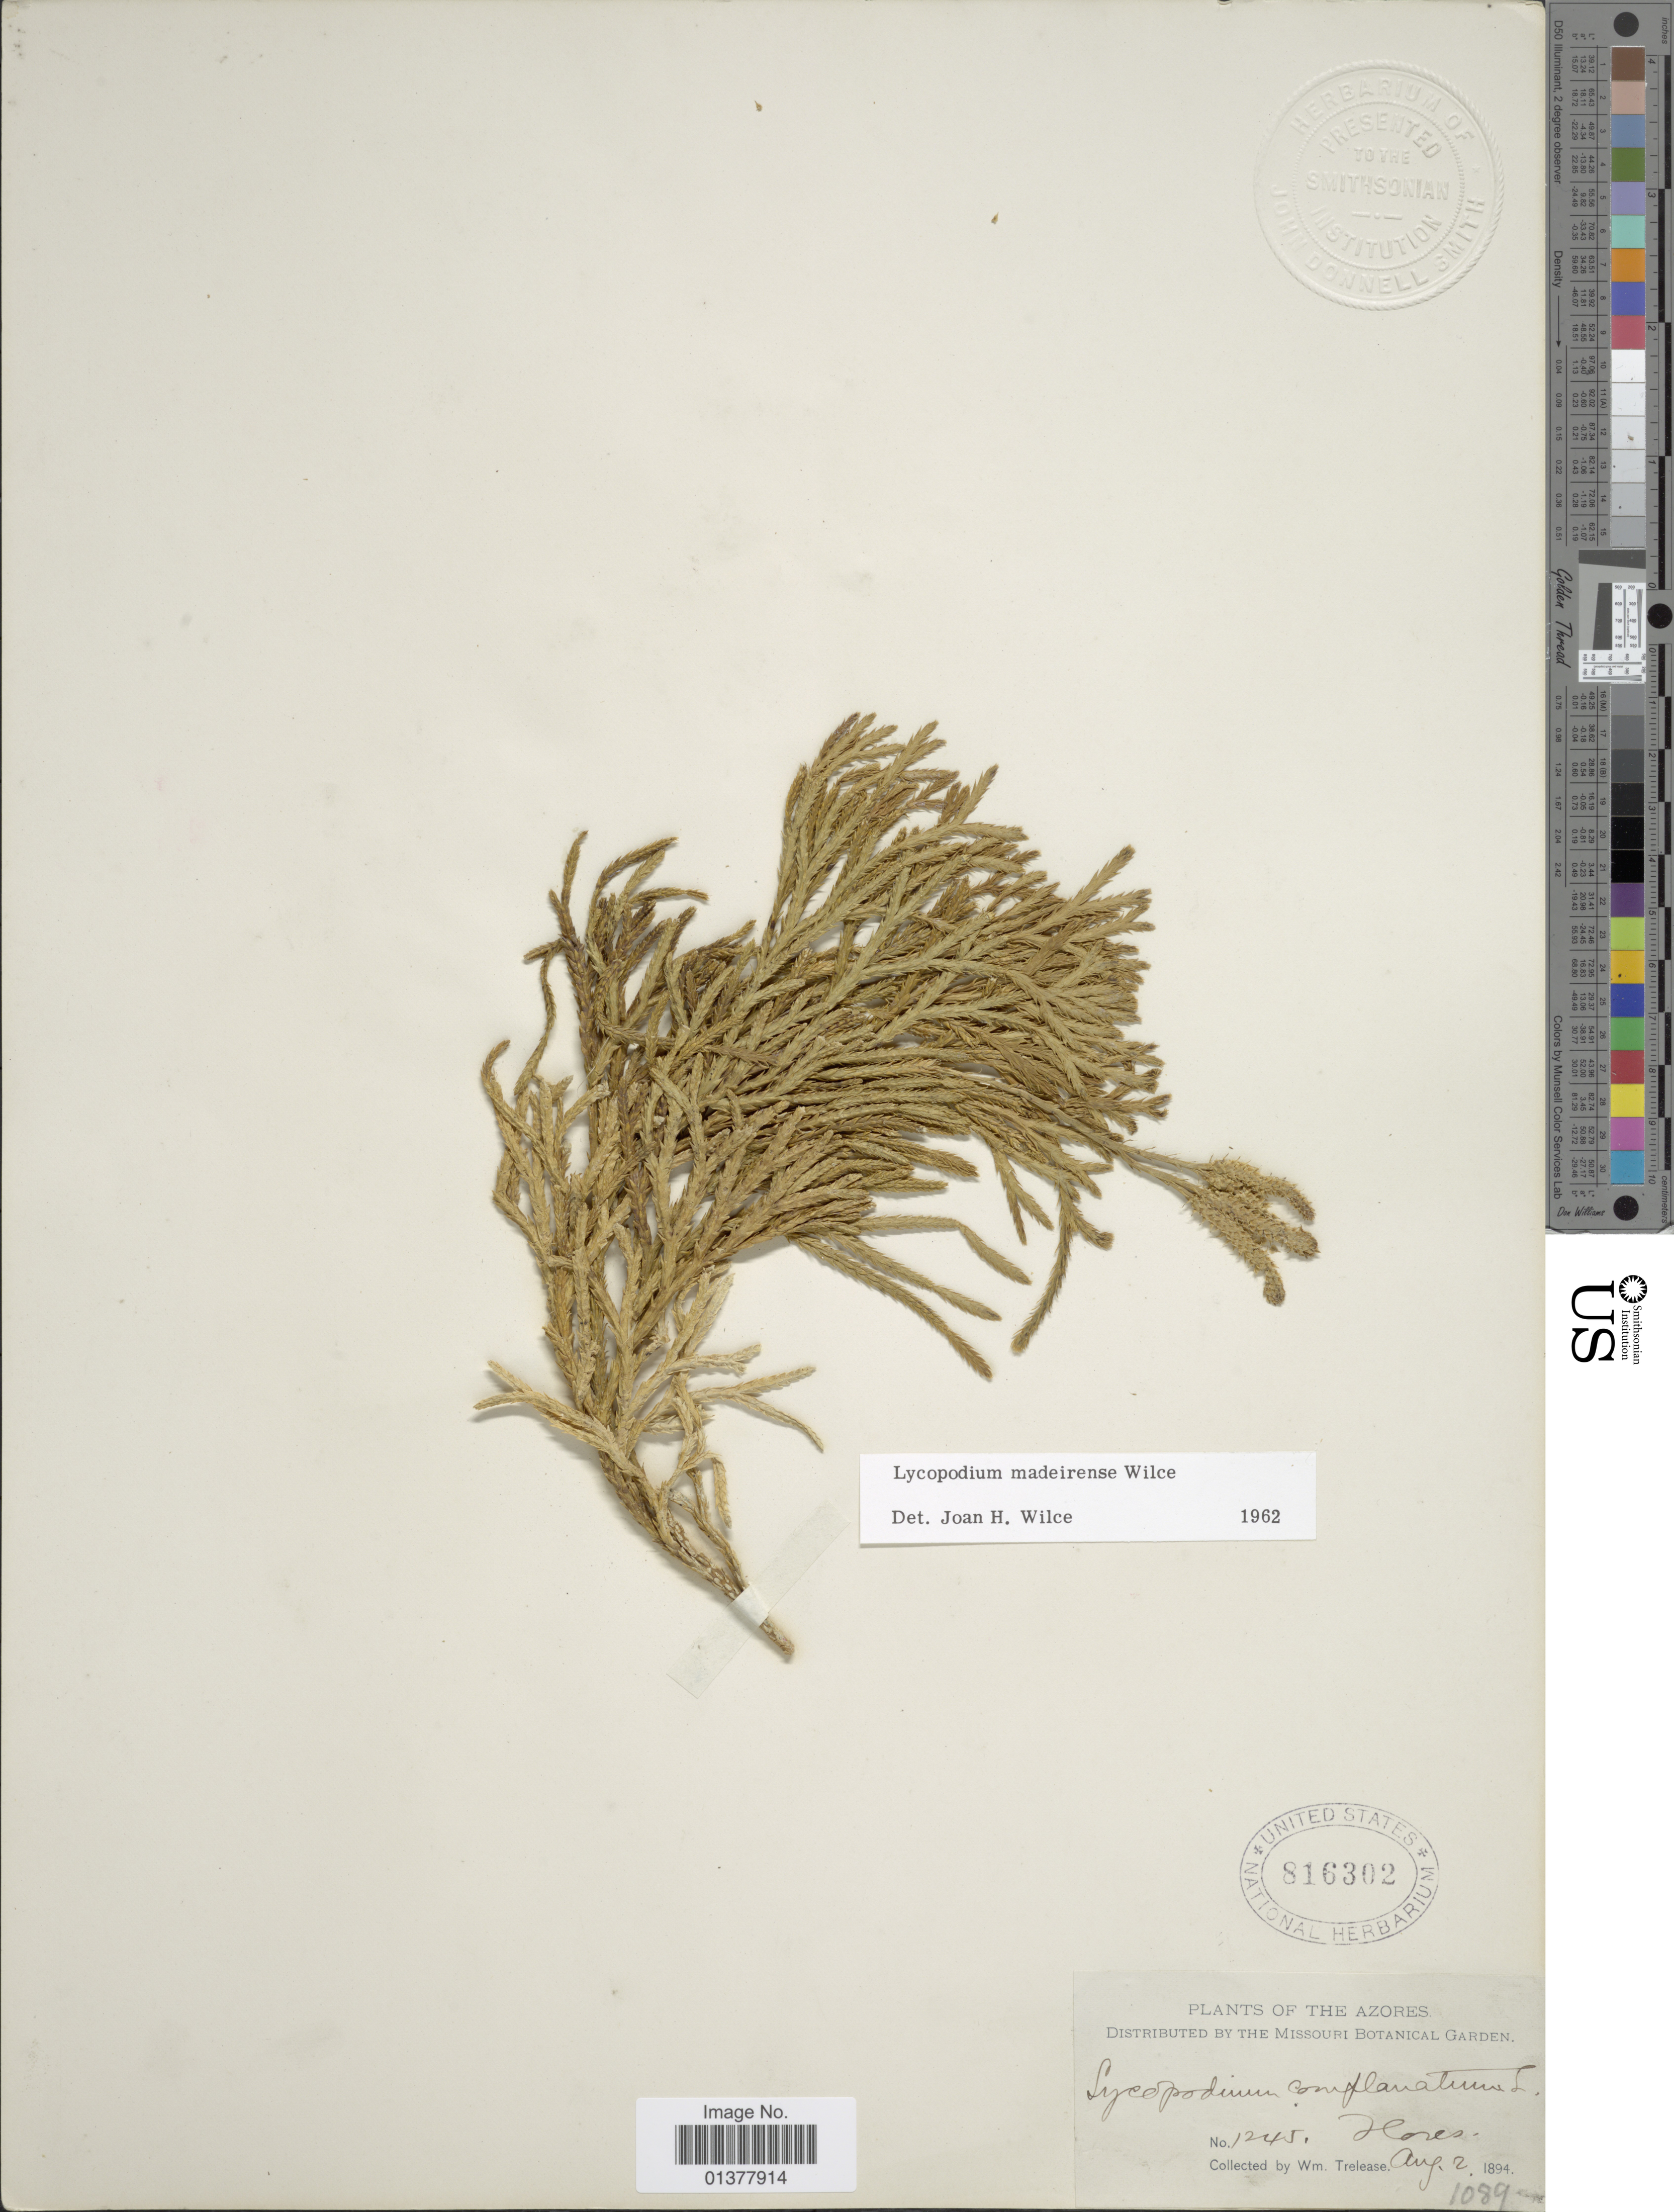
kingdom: Plantae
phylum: Tracheophyta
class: Lycopodiopsida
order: Lycopodiales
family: Lycopodiaceae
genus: Diphasiastrum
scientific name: Diphasiastrum madeirense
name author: (J.H. Wilce) Holub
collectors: W. Trelease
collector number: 1245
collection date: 1894-08-02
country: Portugal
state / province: Azores (Aut. Reg.)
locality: Hores [interpreted]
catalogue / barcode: US 816302